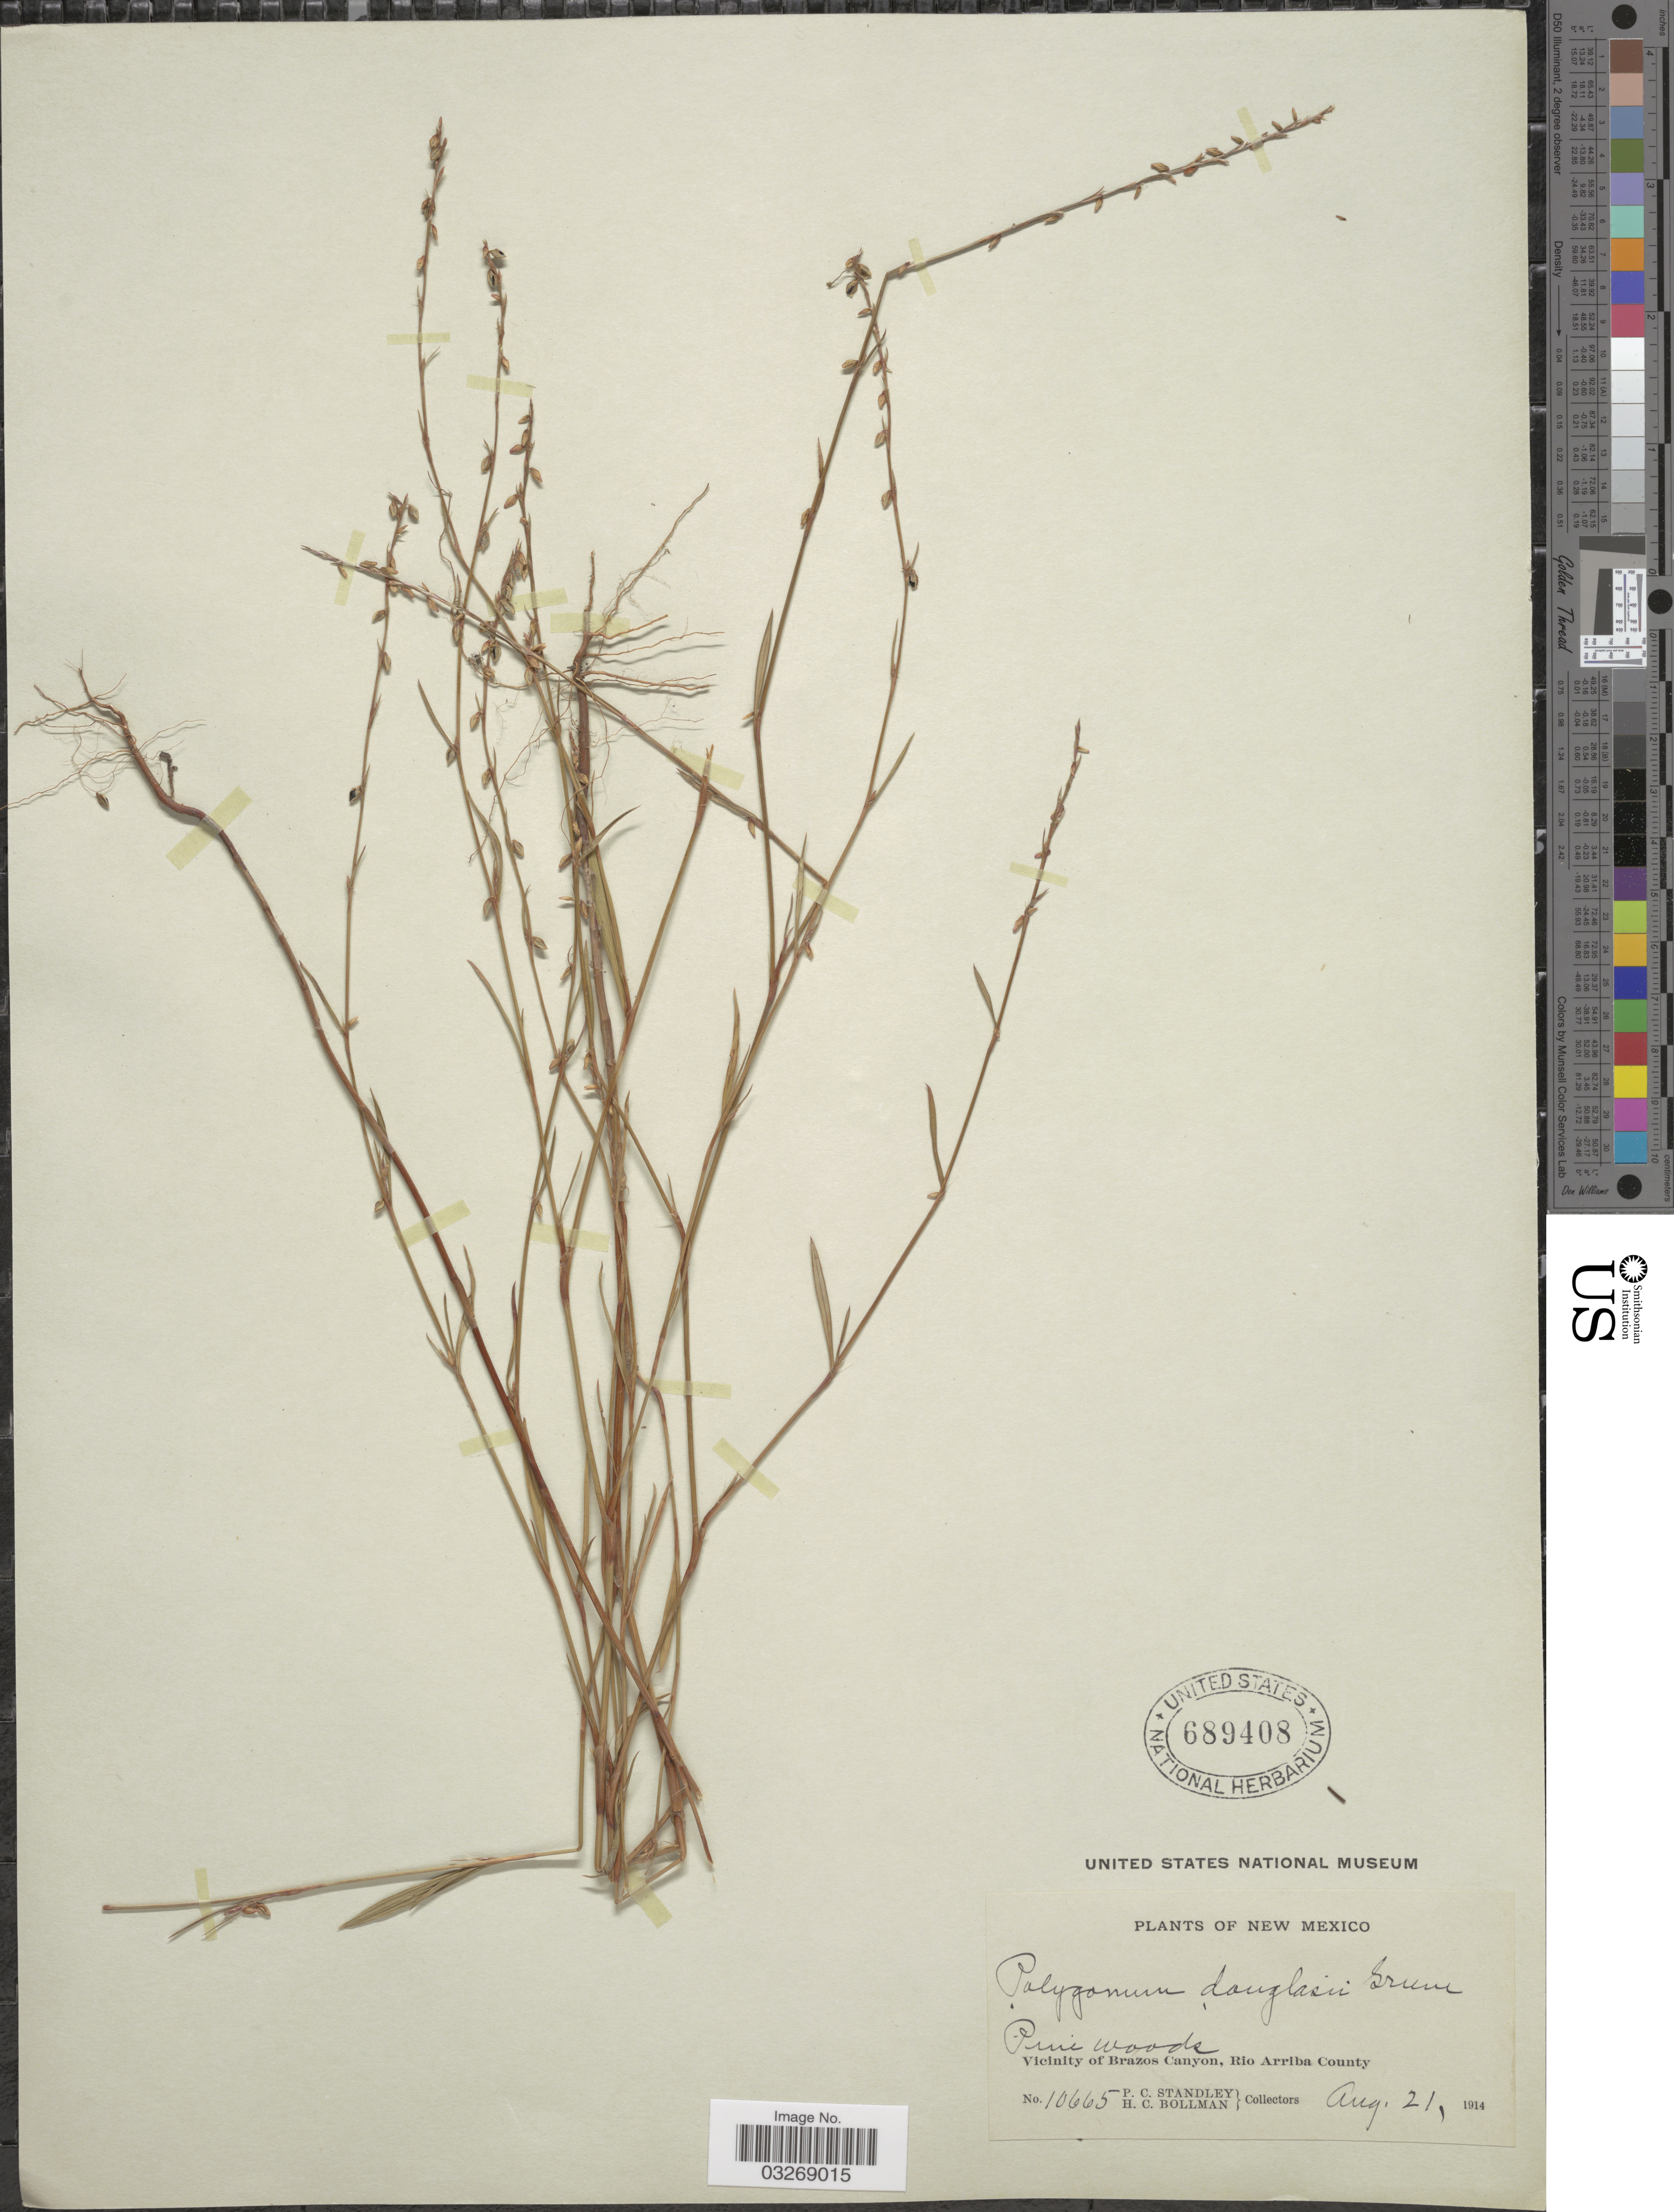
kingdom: Plantae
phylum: Tracheophyta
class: Magnoliopsida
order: Caryophyllales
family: Polygonaceae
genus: Polygonum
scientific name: Polygonum douglasii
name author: Greene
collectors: P. C. Standley & H. C. Bollman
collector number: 10665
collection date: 1914-08-21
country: United States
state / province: New Mexico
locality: Vicinity of Brazos Canyon, Rio Arriba County.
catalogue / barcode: US 689408